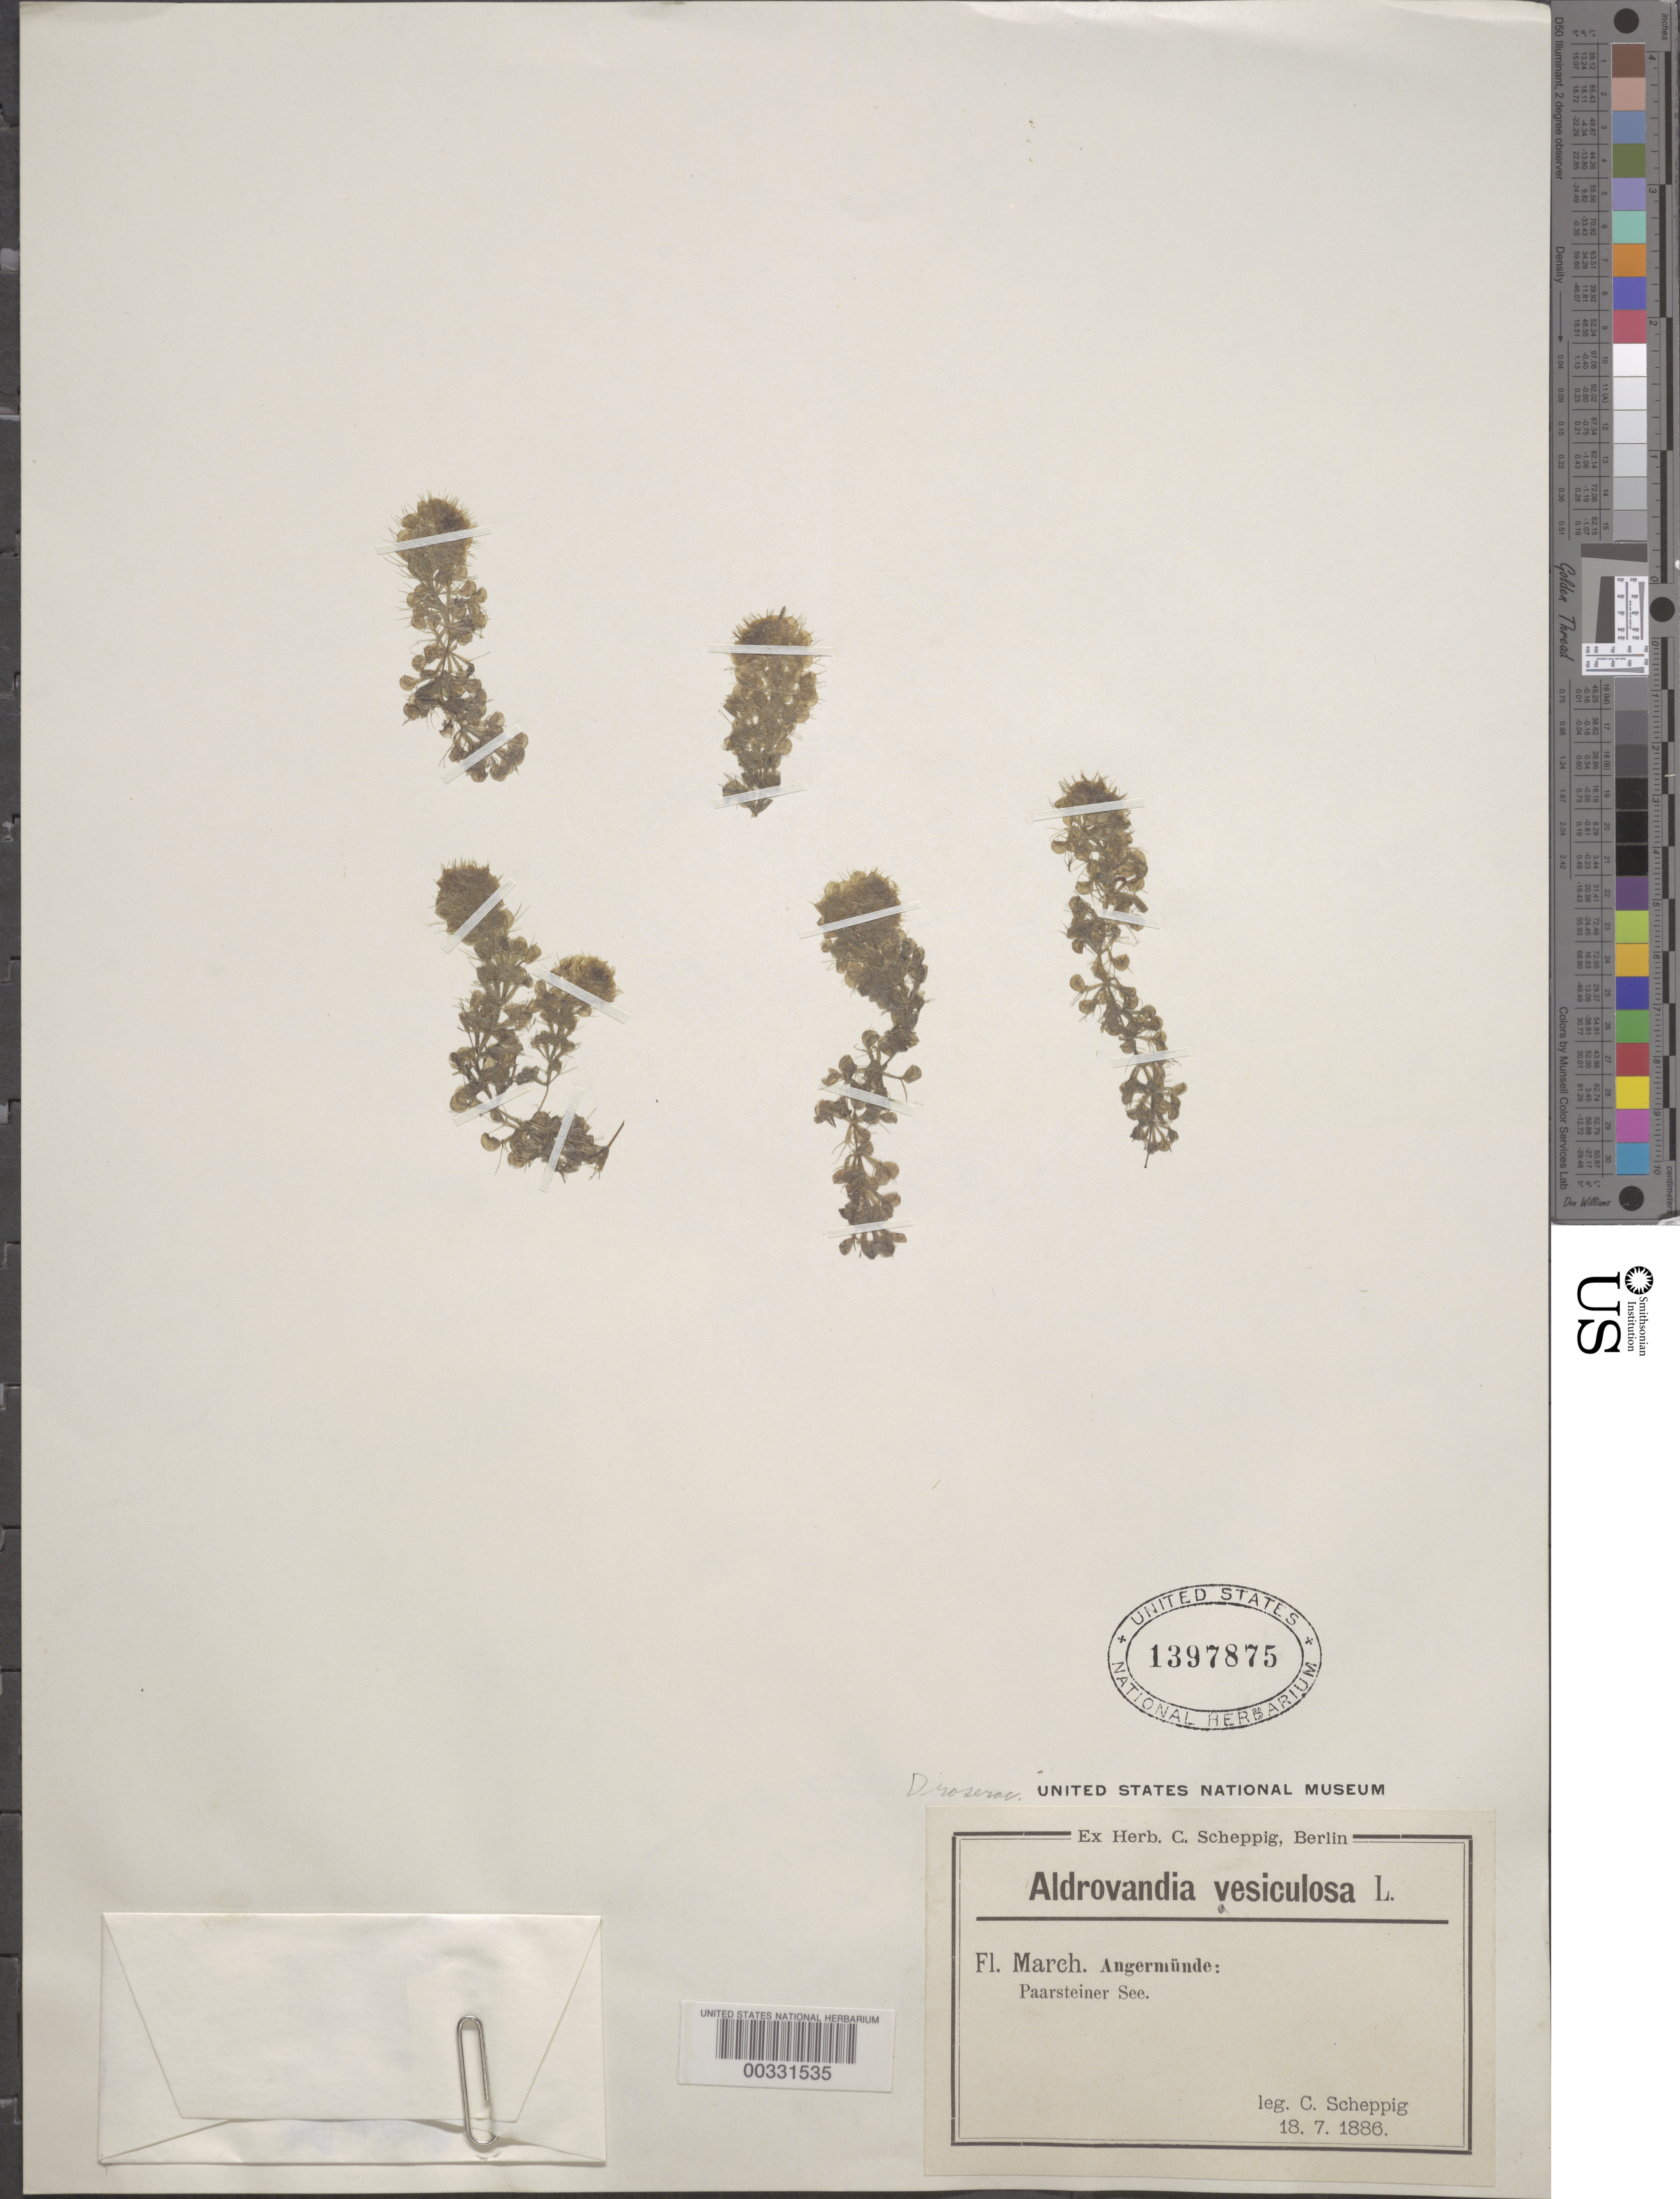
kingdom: Plantae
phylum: Tracheophyta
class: Magnoliopsida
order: Caryophyllales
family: Droseraceae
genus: Aldrovanda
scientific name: Aldrovanda vesiculosa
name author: L.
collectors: C. Scheppig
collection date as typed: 18 Jul 1886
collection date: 1886-07-18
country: Germany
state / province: Brandenburg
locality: Frankfurt district, fl. march. angermunde: paarsteiner see.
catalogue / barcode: US 1397875